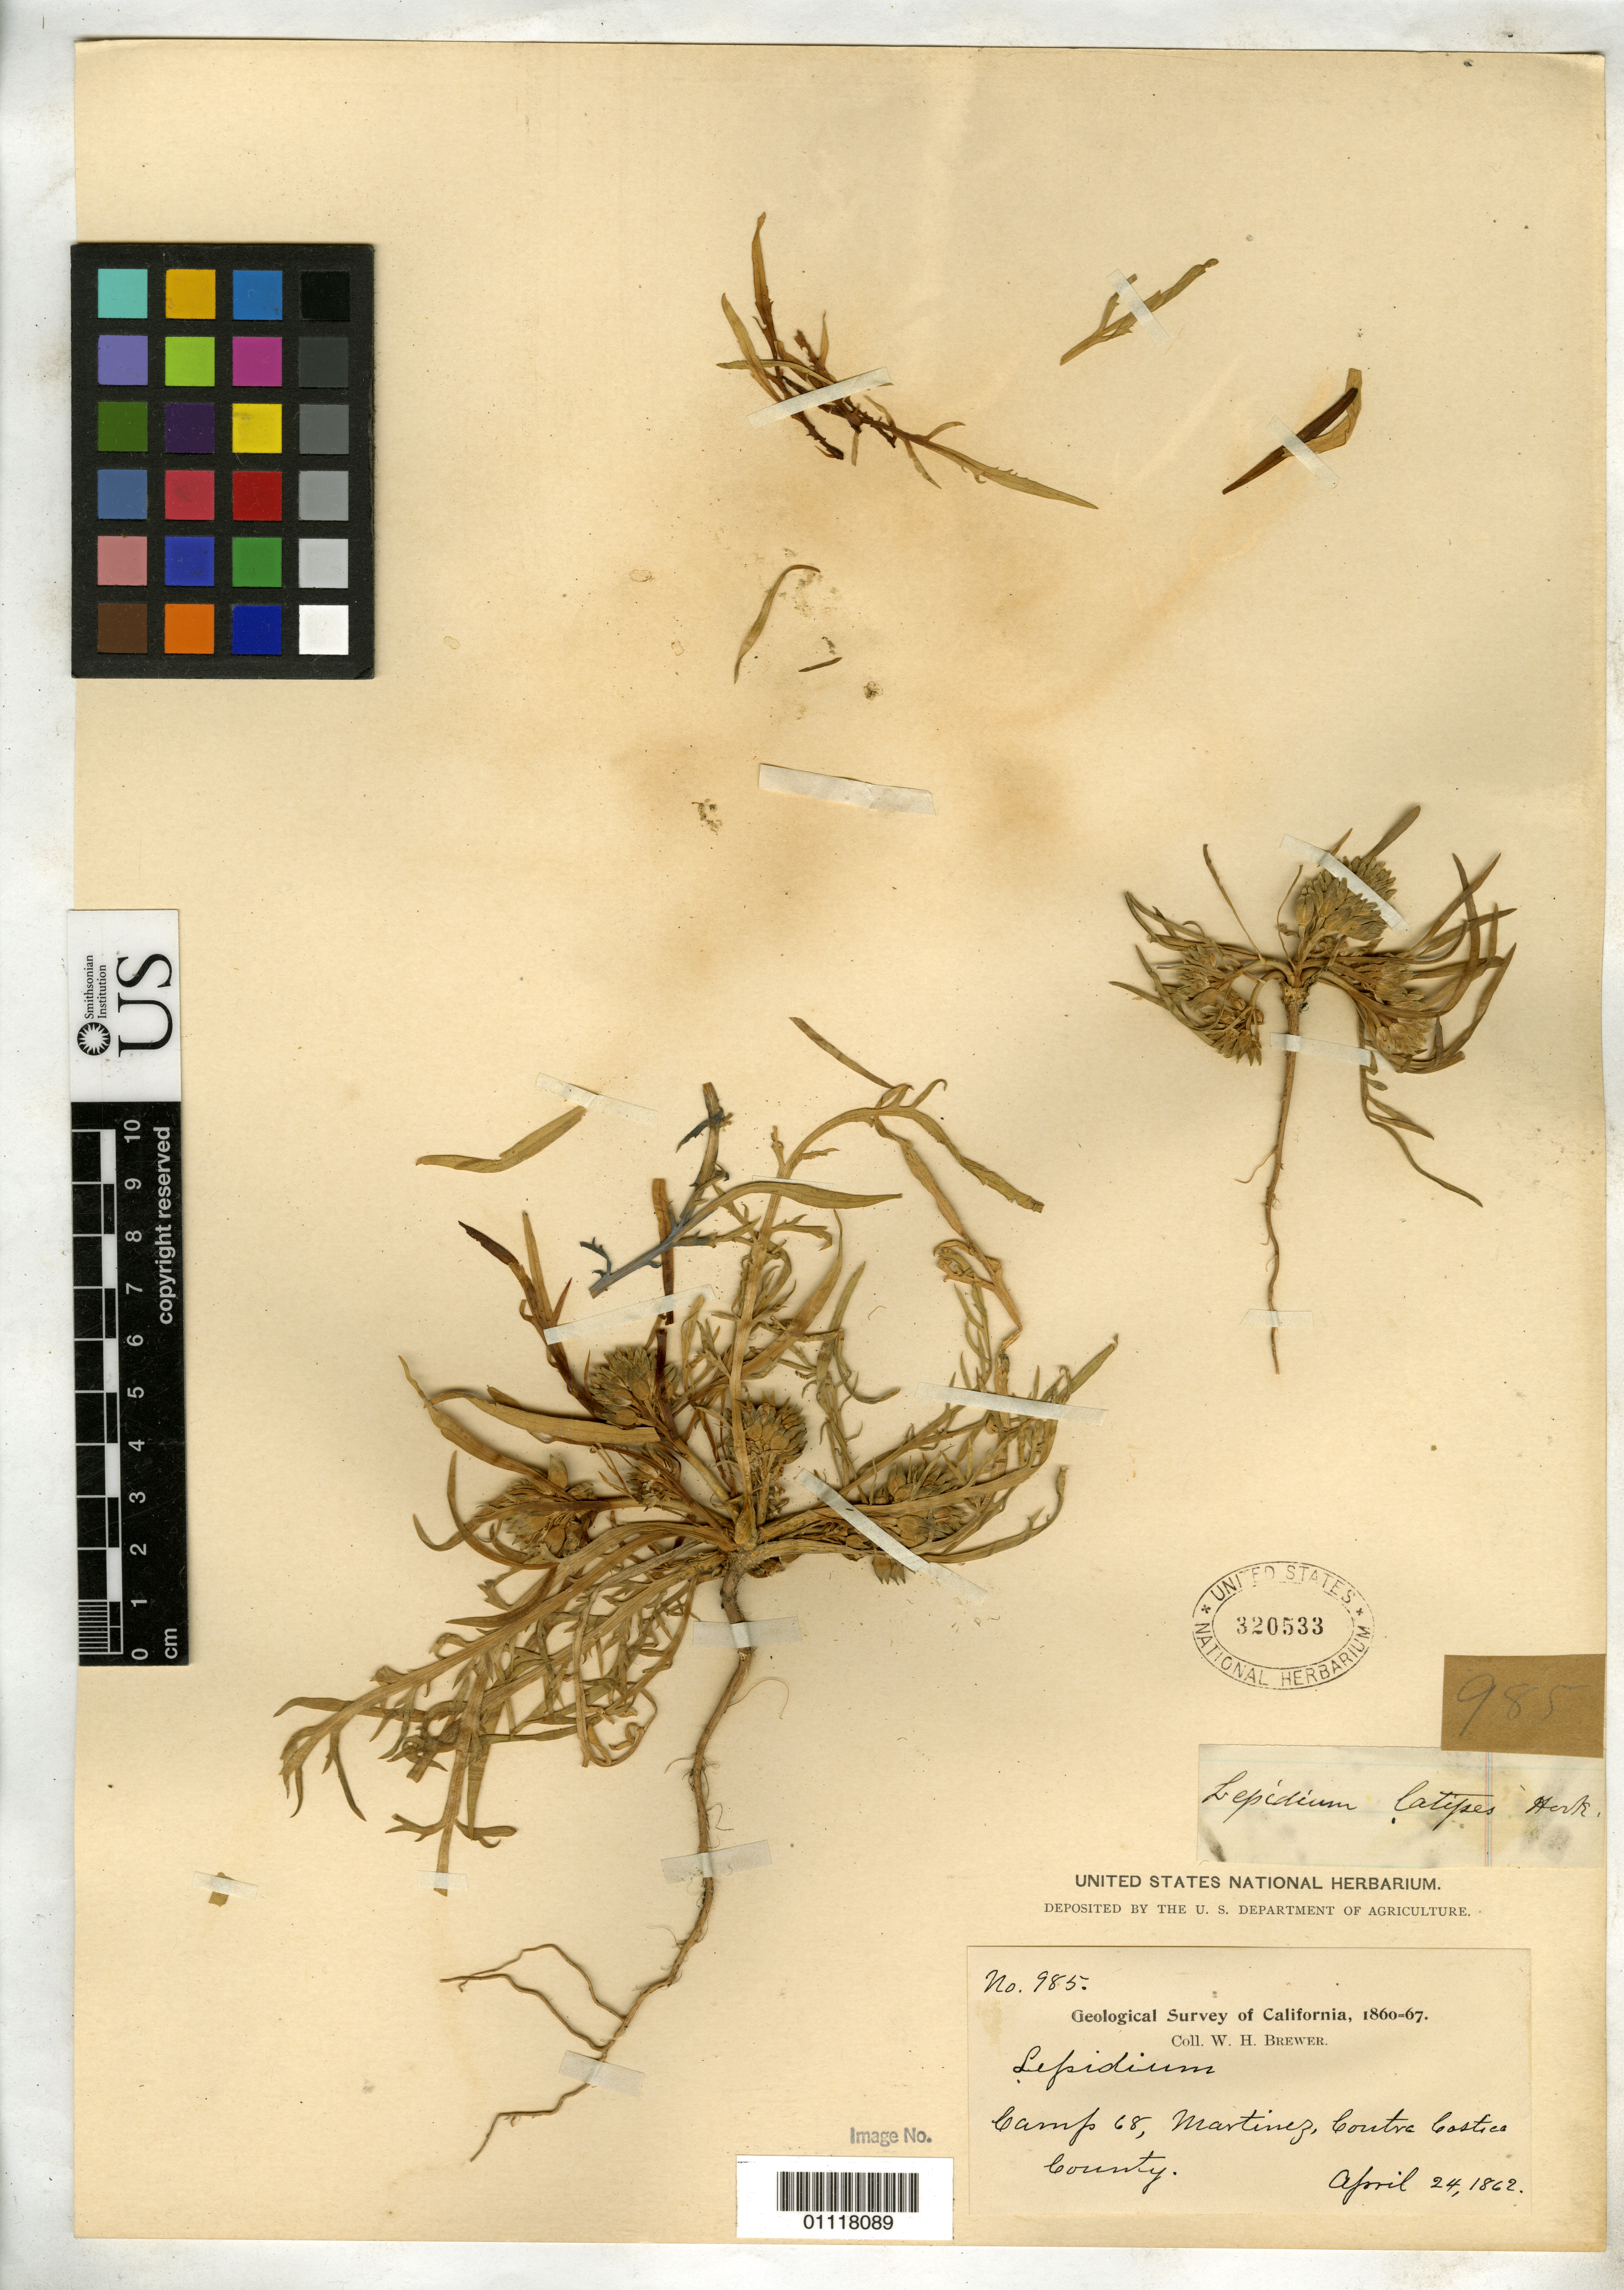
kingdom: Plantae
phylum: Tracheophyta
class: Magnoliopsida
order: Brassicales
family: Brassicaceae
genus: Lepidium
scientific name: Lepidium latipes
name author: Hook.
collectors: W. H. Brewer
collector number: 985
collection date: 1862-04-24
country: United States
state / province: California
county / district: Contra Costa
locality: Camp 68, Martinez, Contra [ Costica?] County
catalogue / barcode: US 320533